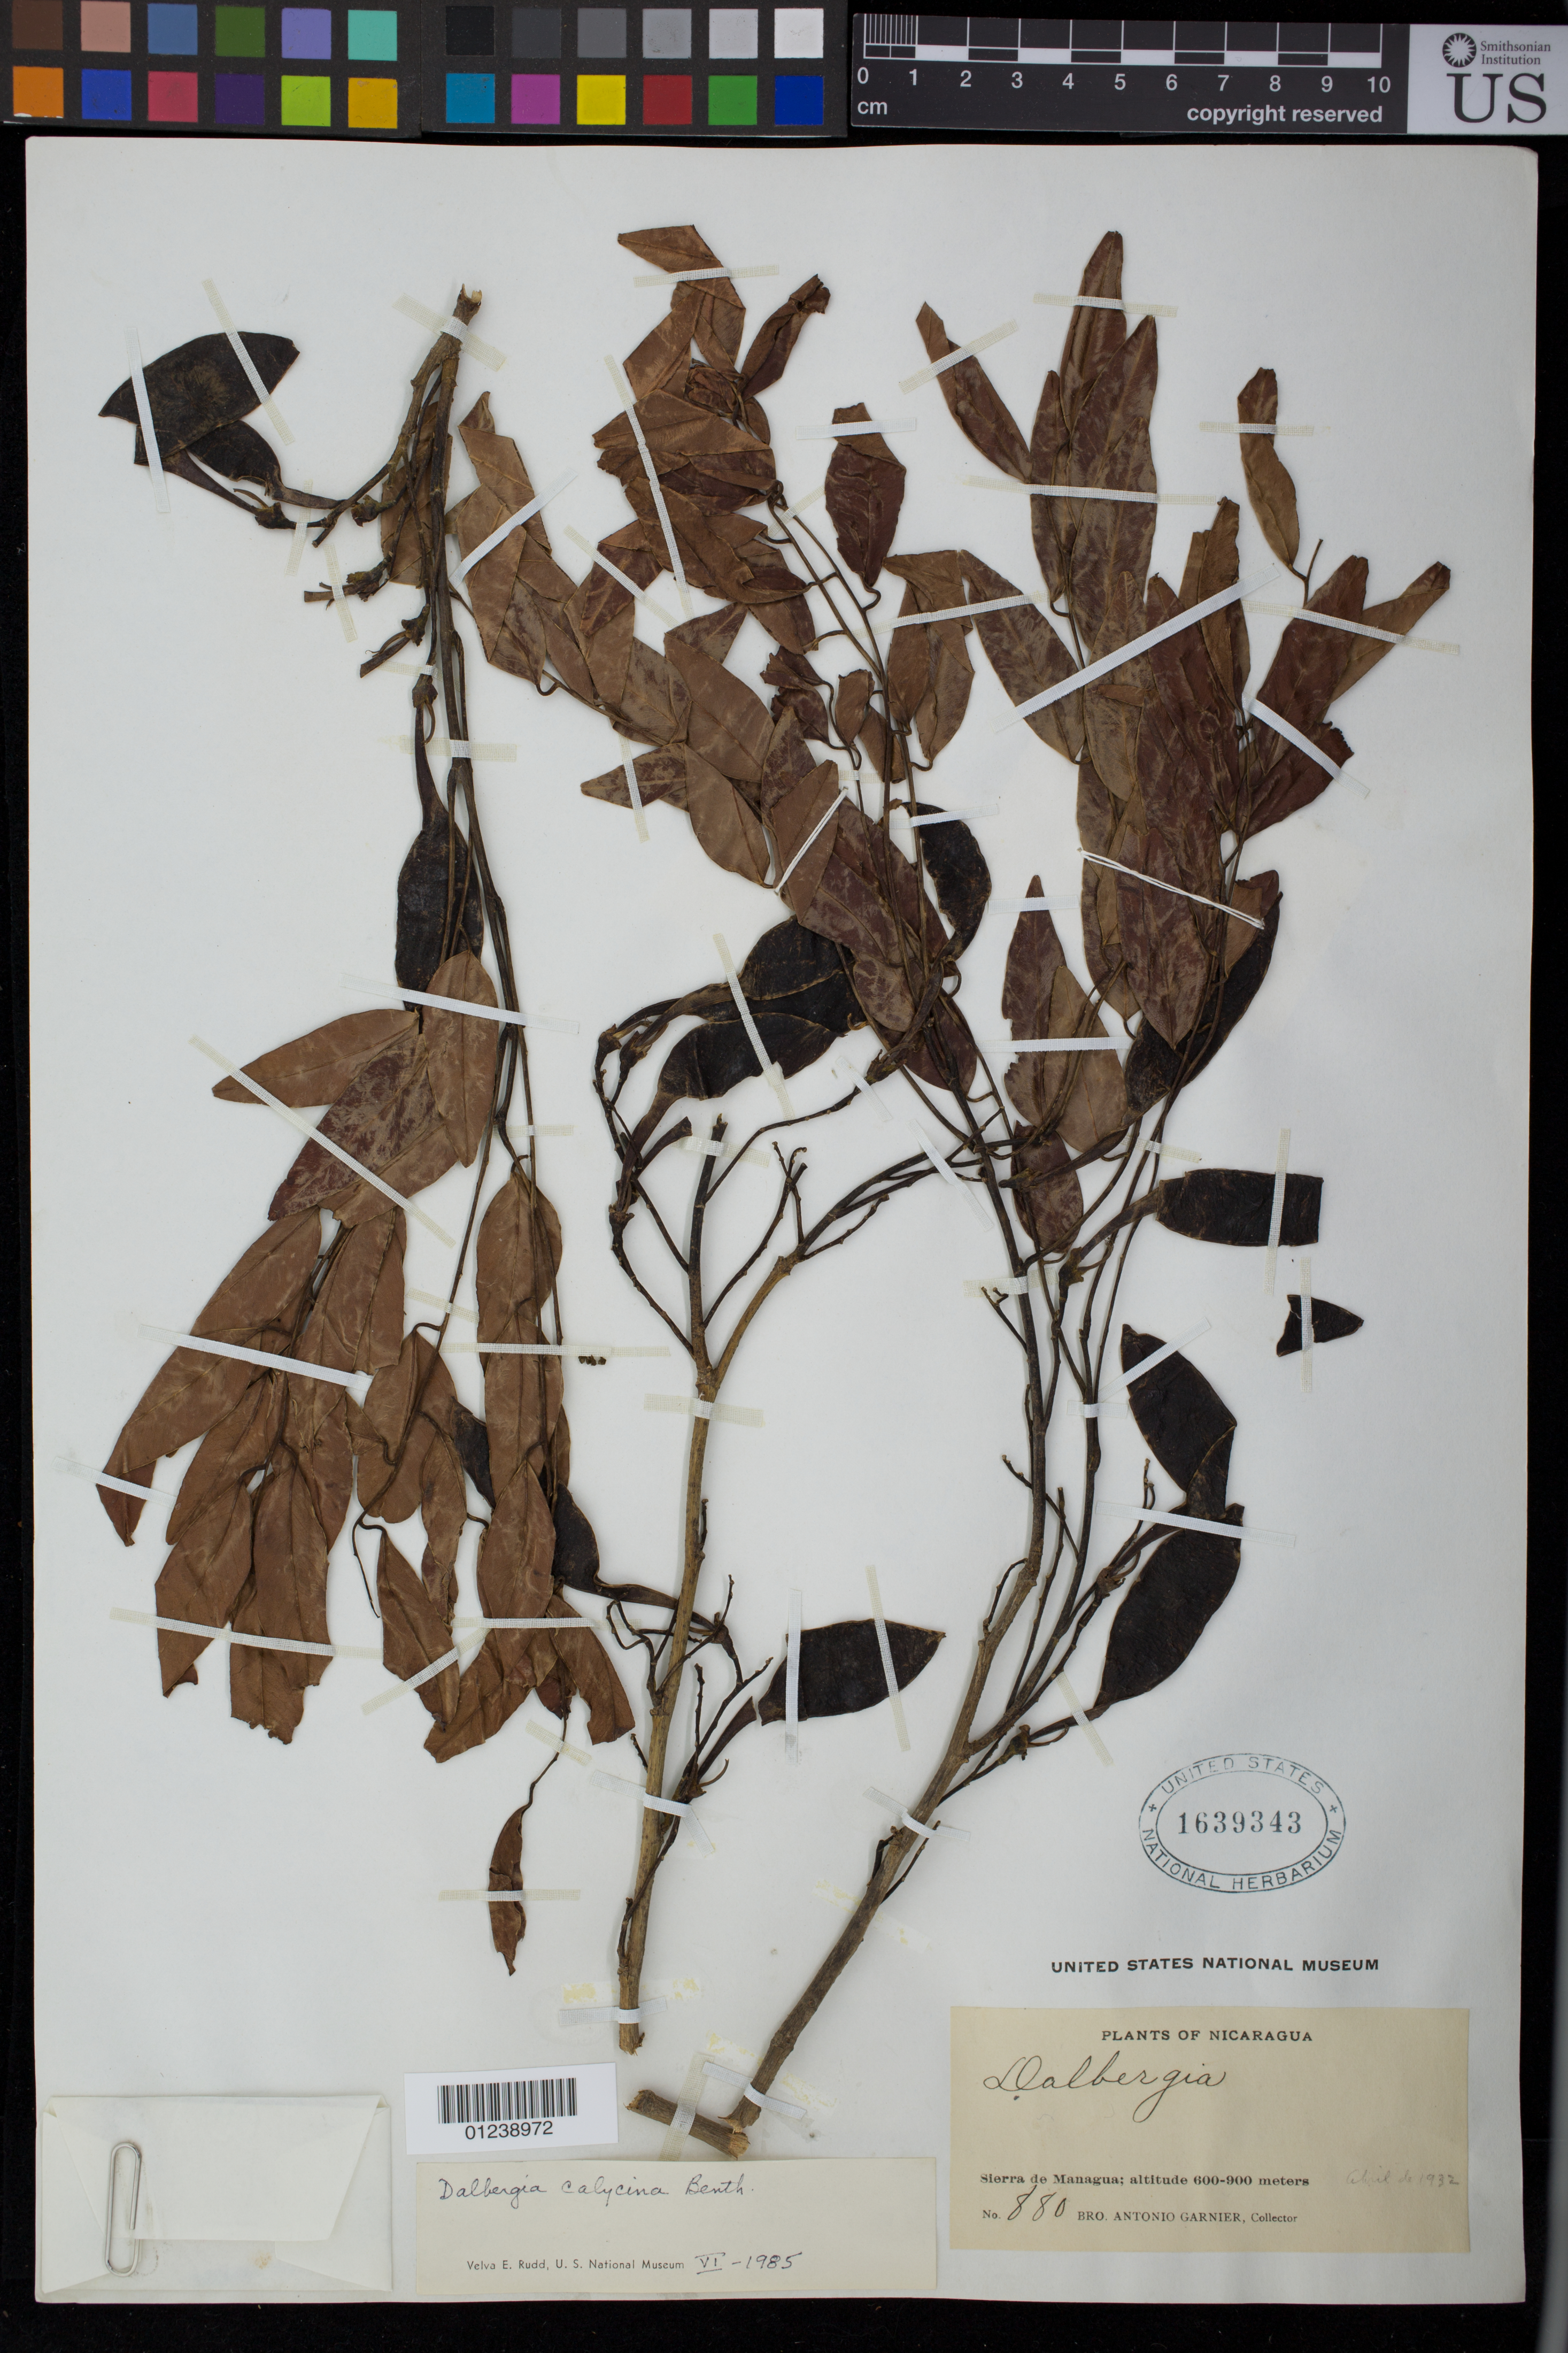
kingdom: Plantae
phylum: Tracheophyta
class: Magnoliopsida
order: Fabales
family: Fabaceae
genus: Dalbergia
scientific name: Dalbergia calycina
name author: Benth.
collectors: Bro. A. Garnier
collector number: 880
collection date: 1932-04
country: Nicaragua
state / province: Managua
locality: Sierra de Managua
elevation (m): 600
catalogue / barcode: US 1639343